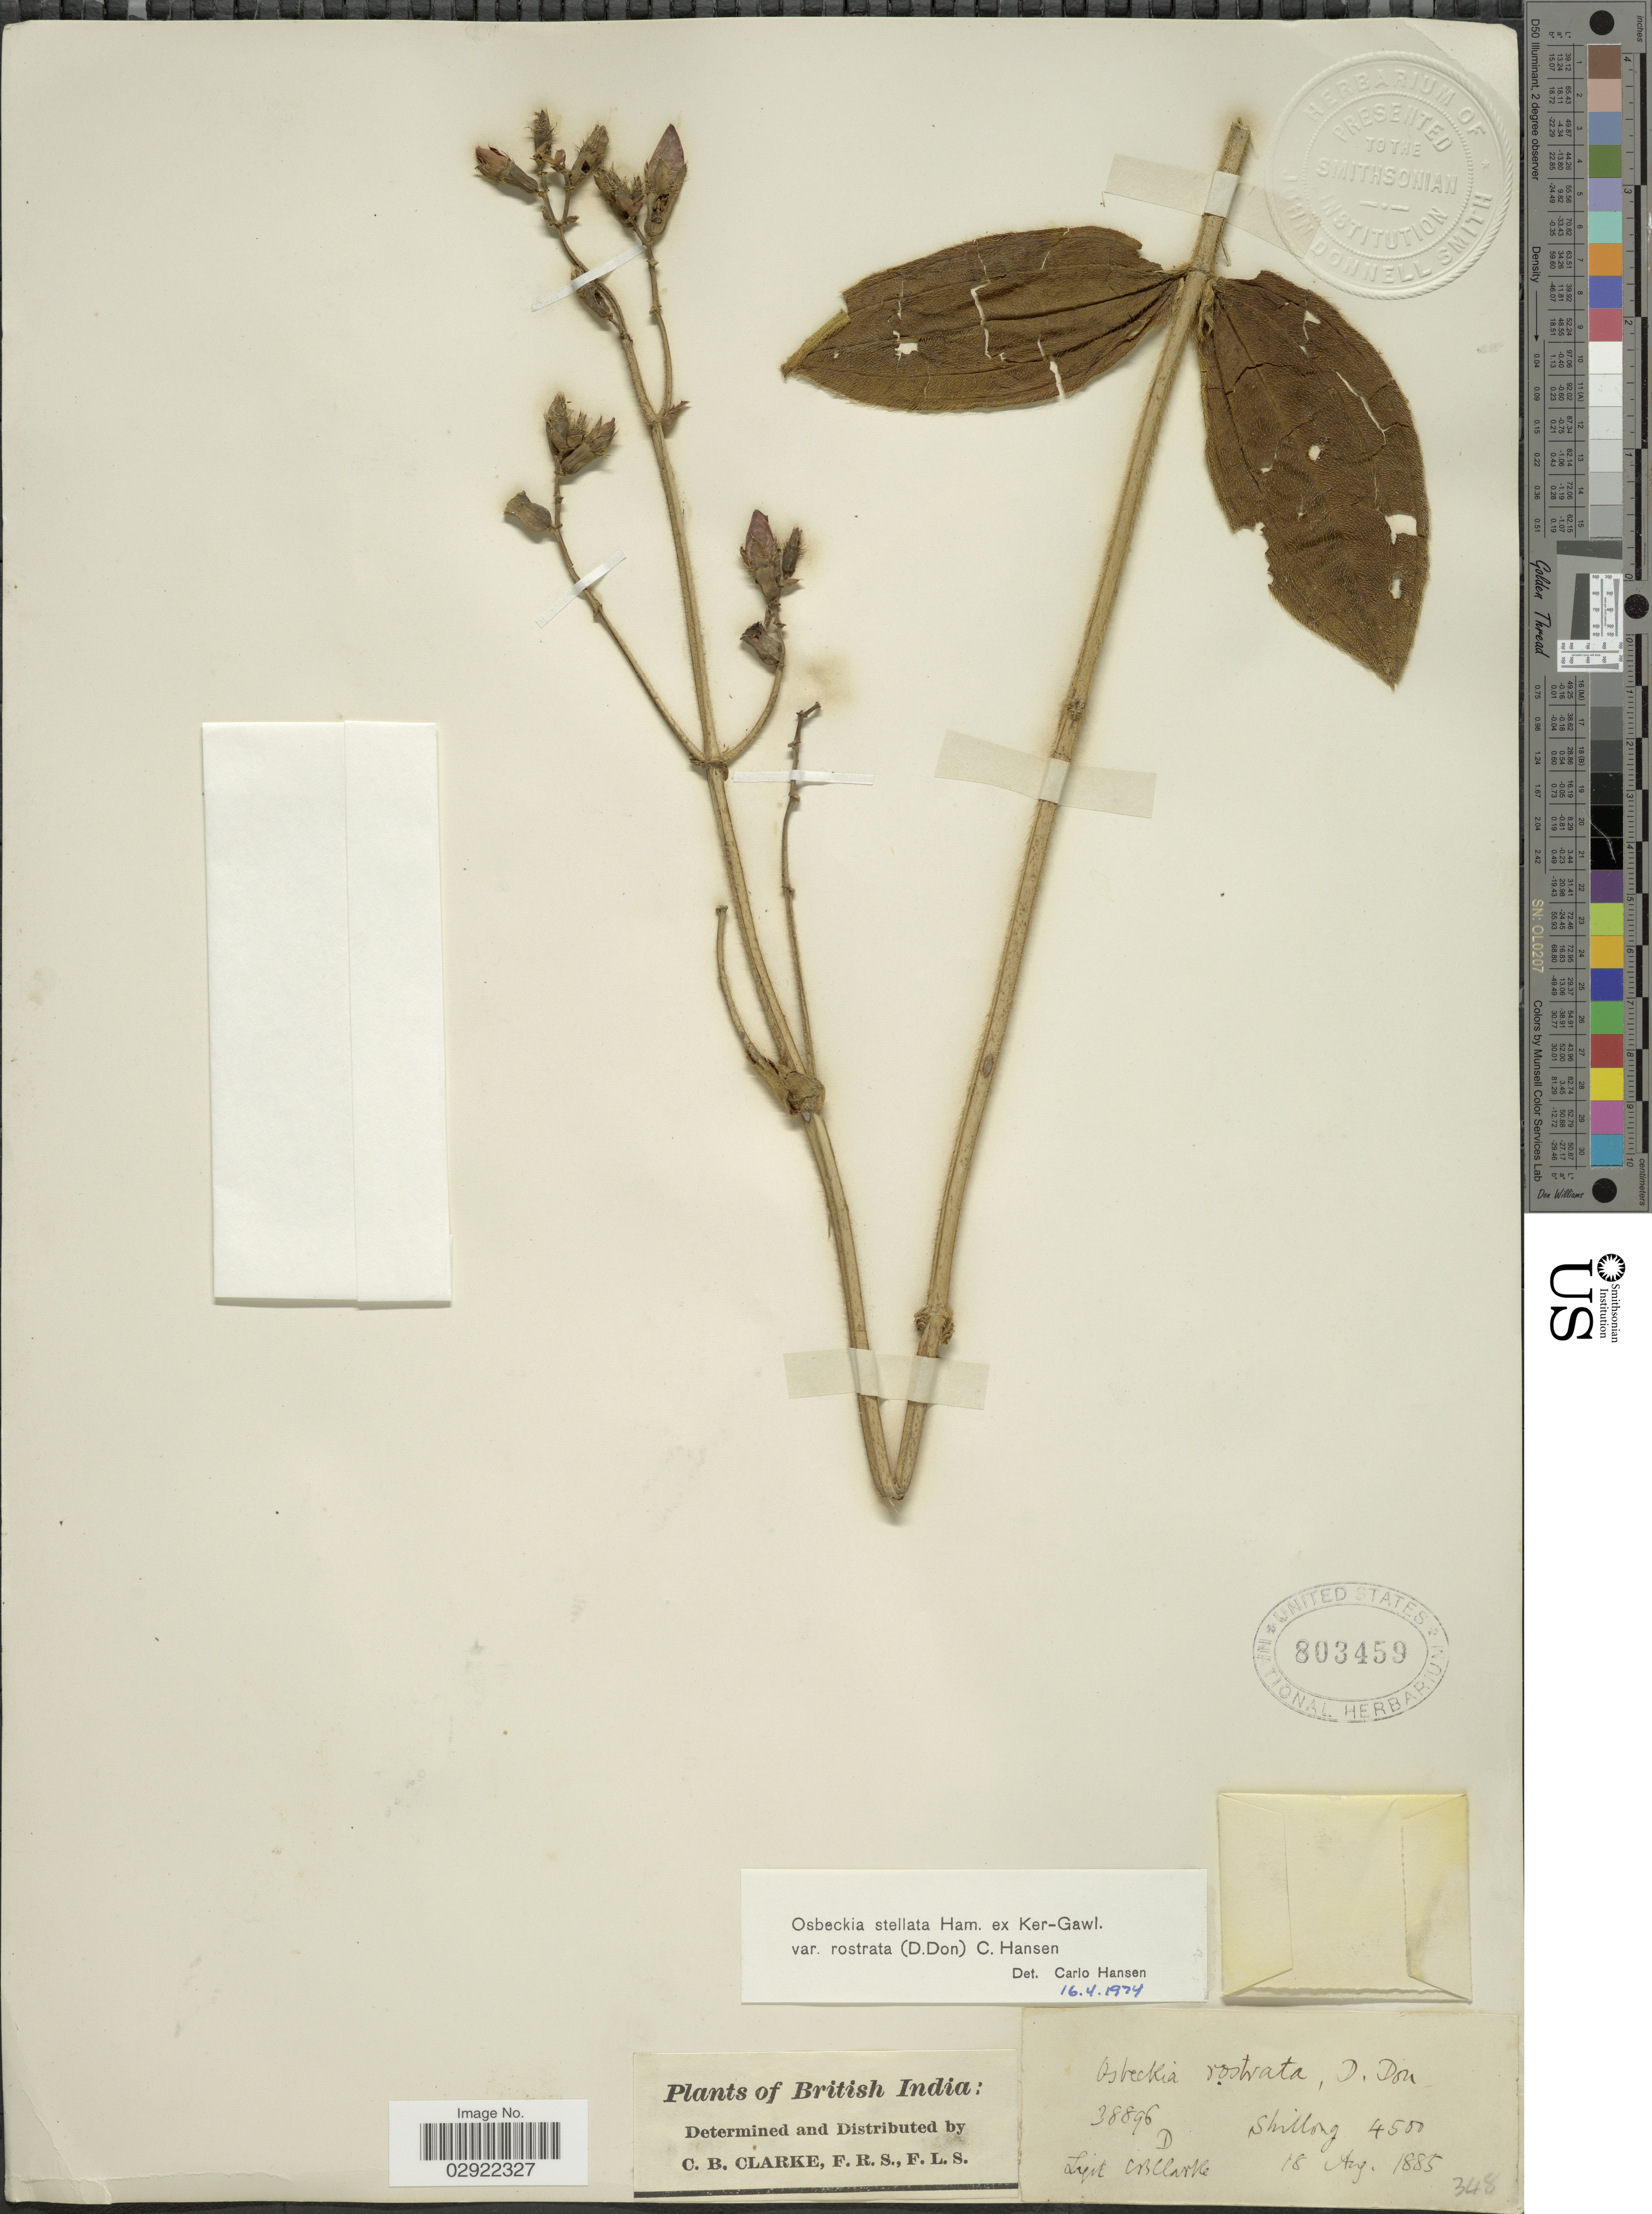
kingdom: Plantae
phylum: Tracheophyta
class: Magnoliopsida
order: Myrtales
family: Melastomataceae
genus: Osbeckia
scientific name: Osbeckia stellata var. rostrata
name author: (D. Don) Hansen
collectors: C. B. Clarke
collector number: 38896D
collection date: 1885-08-18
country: India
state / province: Meghalaya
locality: British India. Shillong.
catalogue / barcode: US 803459